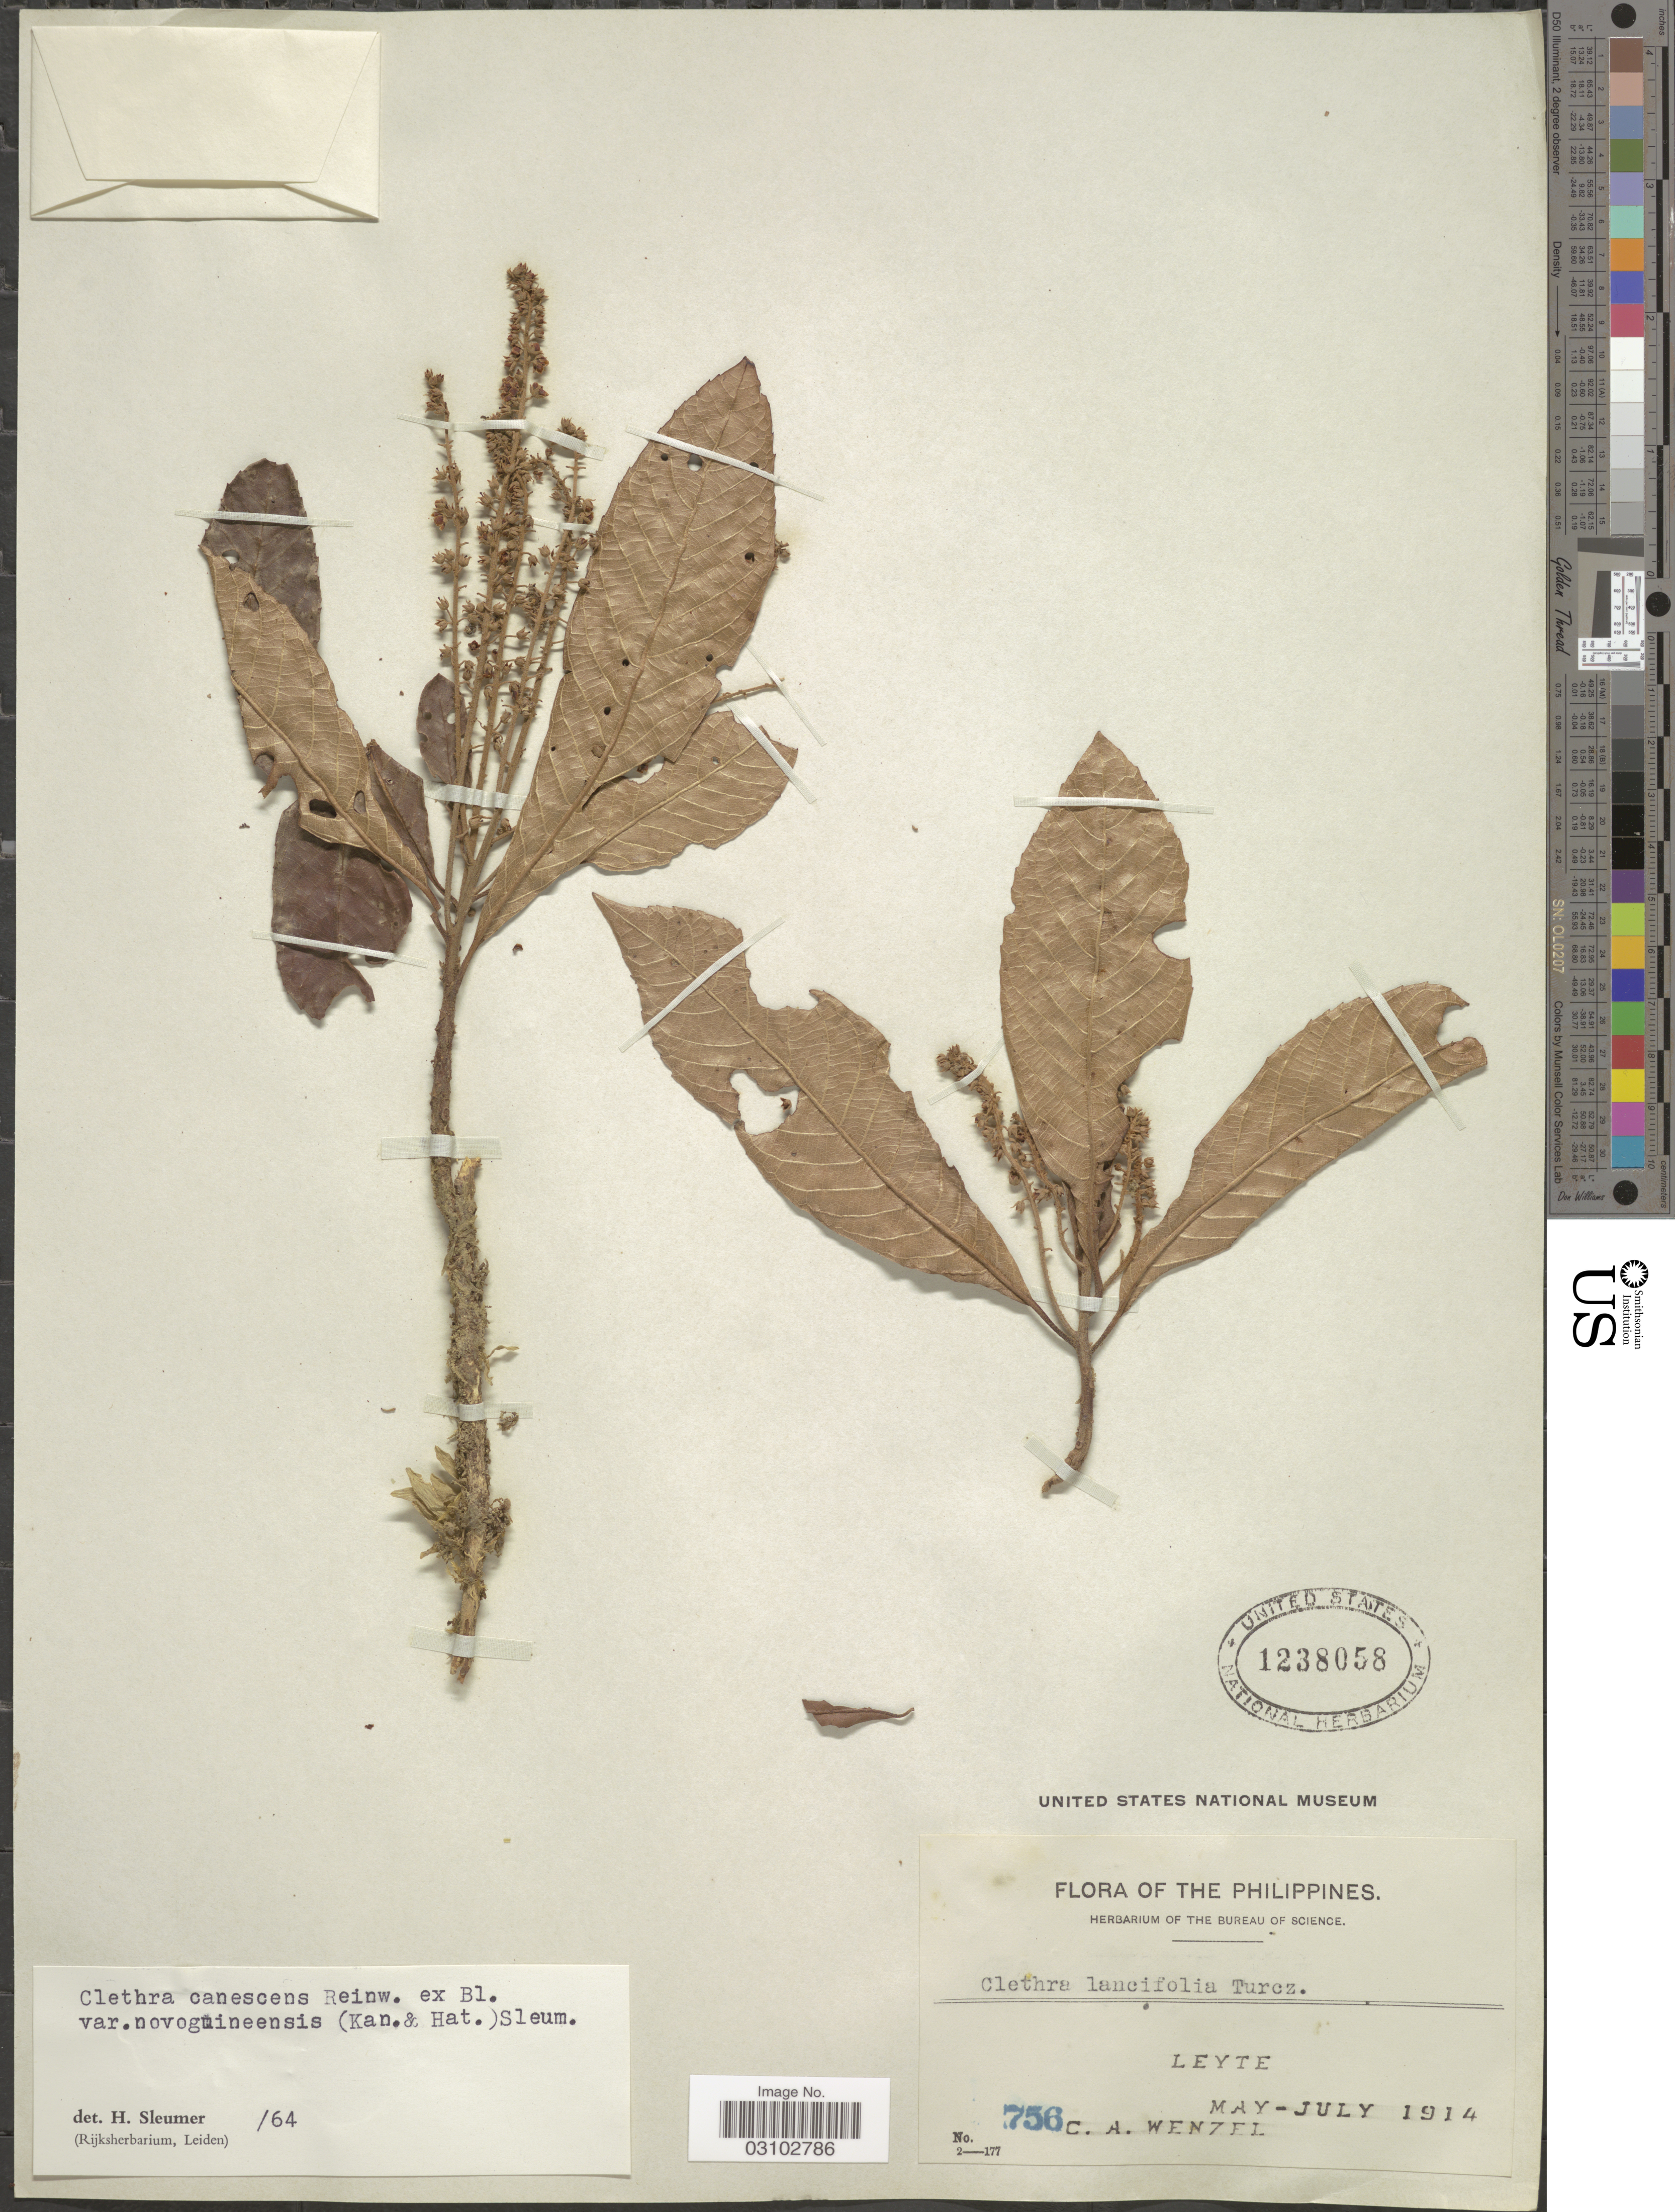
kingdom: Plantae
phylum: Tracheophyta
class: Magnoliopsida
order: Ericales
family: Clethraceae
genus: Clethra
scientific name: Clethra canescens var. novoguineensis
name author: (Kaneh. & Hatus.) Sleumer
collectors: C. Wenzel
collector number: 756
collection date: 1914-05/1914-07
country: Philippines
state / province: Eastern Visayas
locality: Leyte.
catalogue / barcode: US 1238058